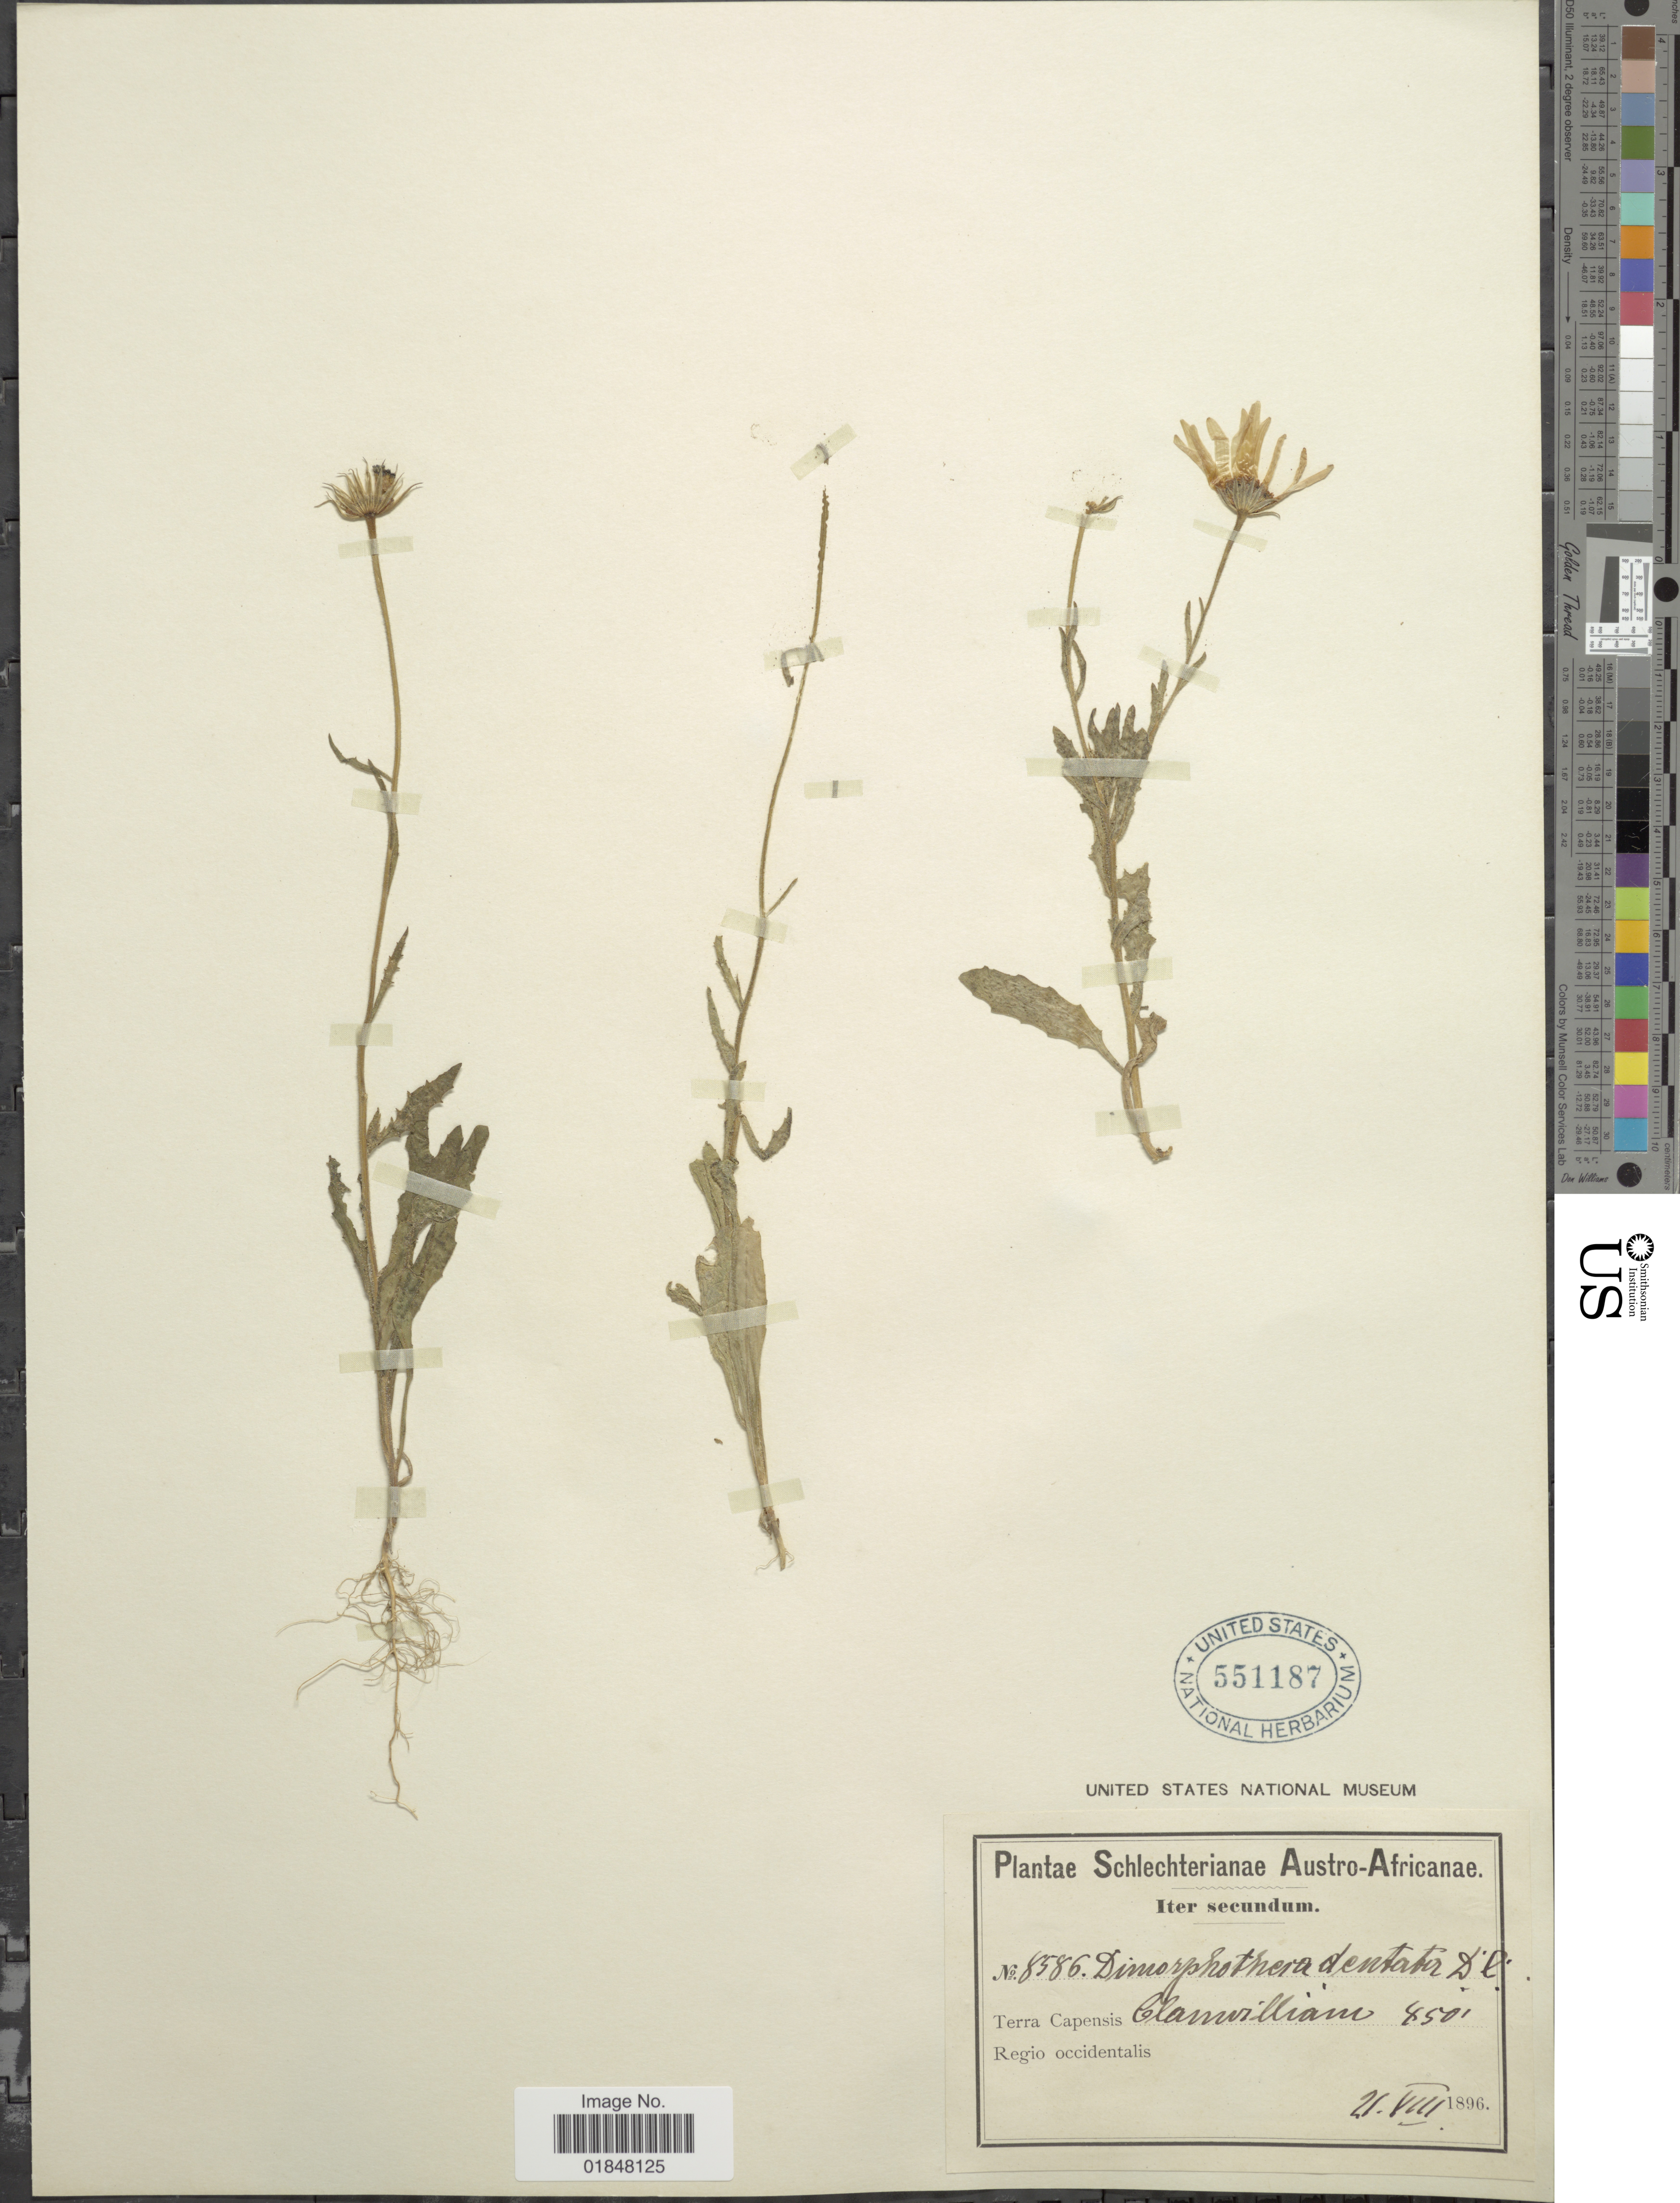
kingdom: Plantae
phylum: Tracheophyta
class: Magnoliopsida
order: Asterales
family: Asteraceae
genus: Dimorphotheca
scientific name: Dimorphotheca sinuata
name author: DC.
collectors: Schlechter, --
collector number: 8586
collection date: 1896-08-21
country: South Africa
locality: Austro-Africanae, Terra Capensis Clanwilliam, Regio occidentalis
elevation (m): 137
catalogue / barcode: US 551187